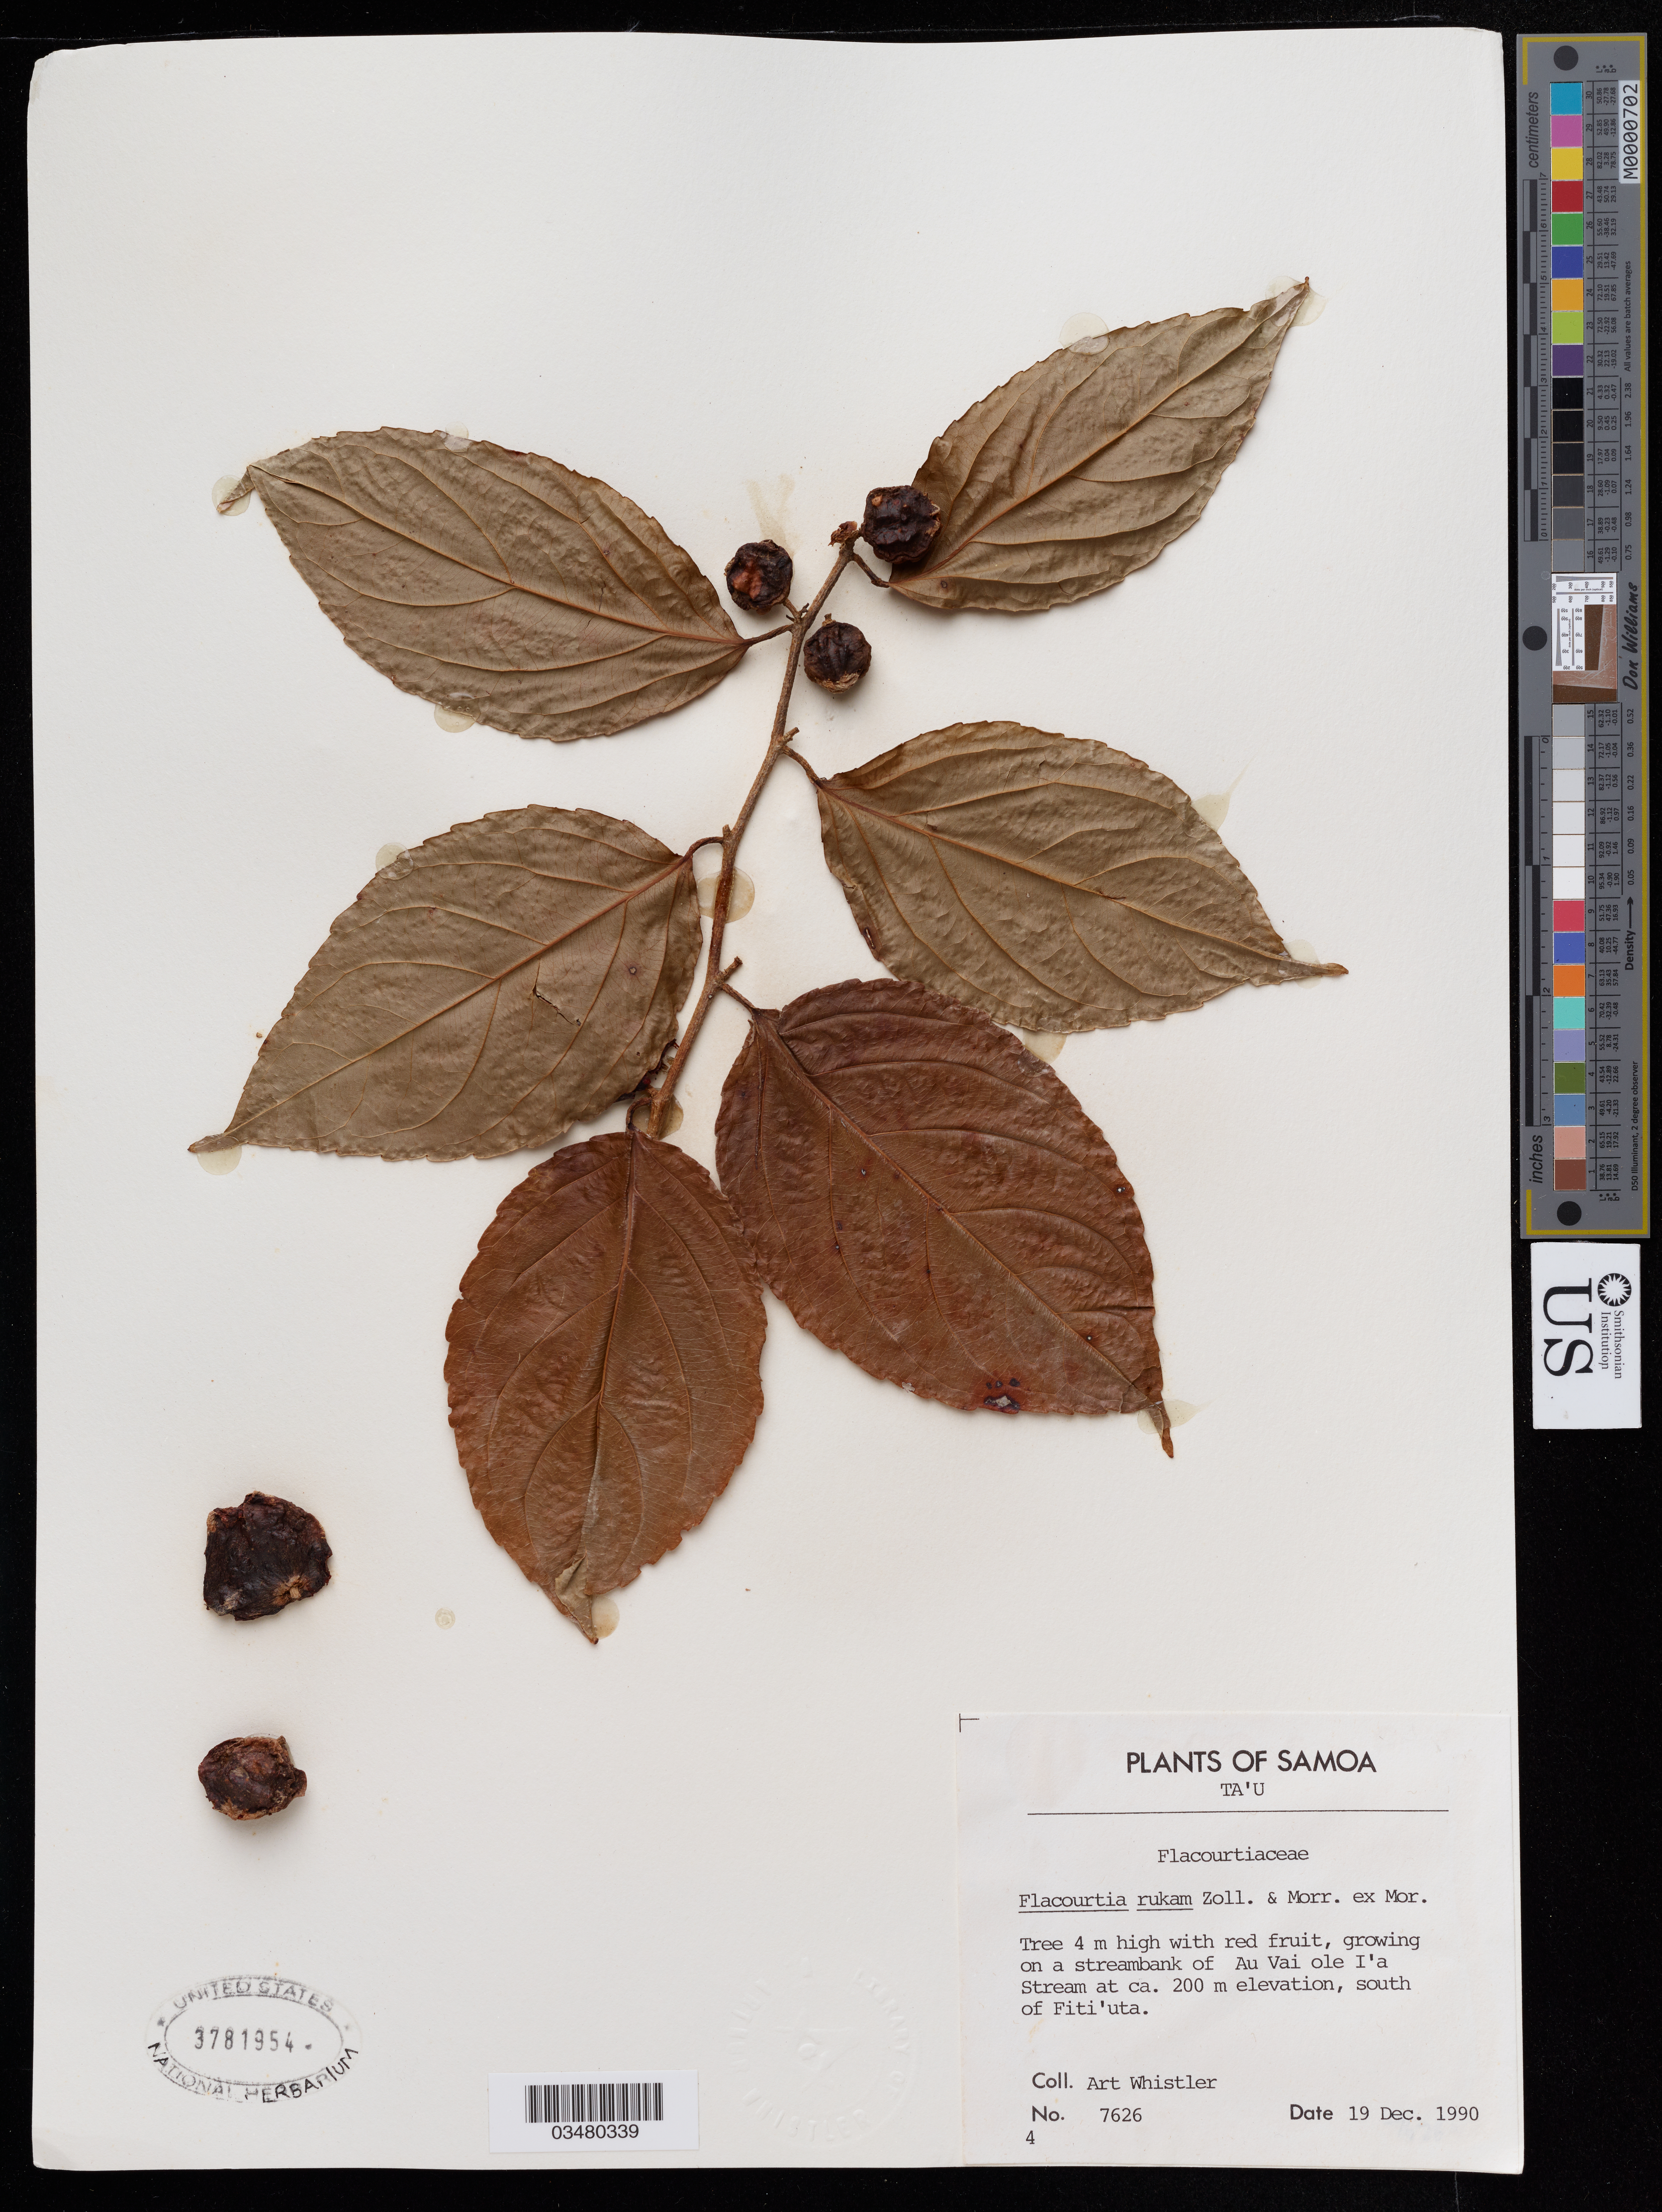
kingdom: Plantae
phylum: Tracheophyta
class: Magnoliopsida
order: Malpighiales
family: Salicaceae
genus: Flacourtia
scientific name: Flacourtia rukam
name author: Zoll. & Moritzi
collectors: A. Whistler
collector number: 7626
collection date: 1990-12-19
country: American Samoa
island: Ta'u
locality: Ta'u, on the streambank of Au Vai ole I'a Stream, south of Fiti'uta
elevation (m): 200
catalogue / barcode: US 3781954